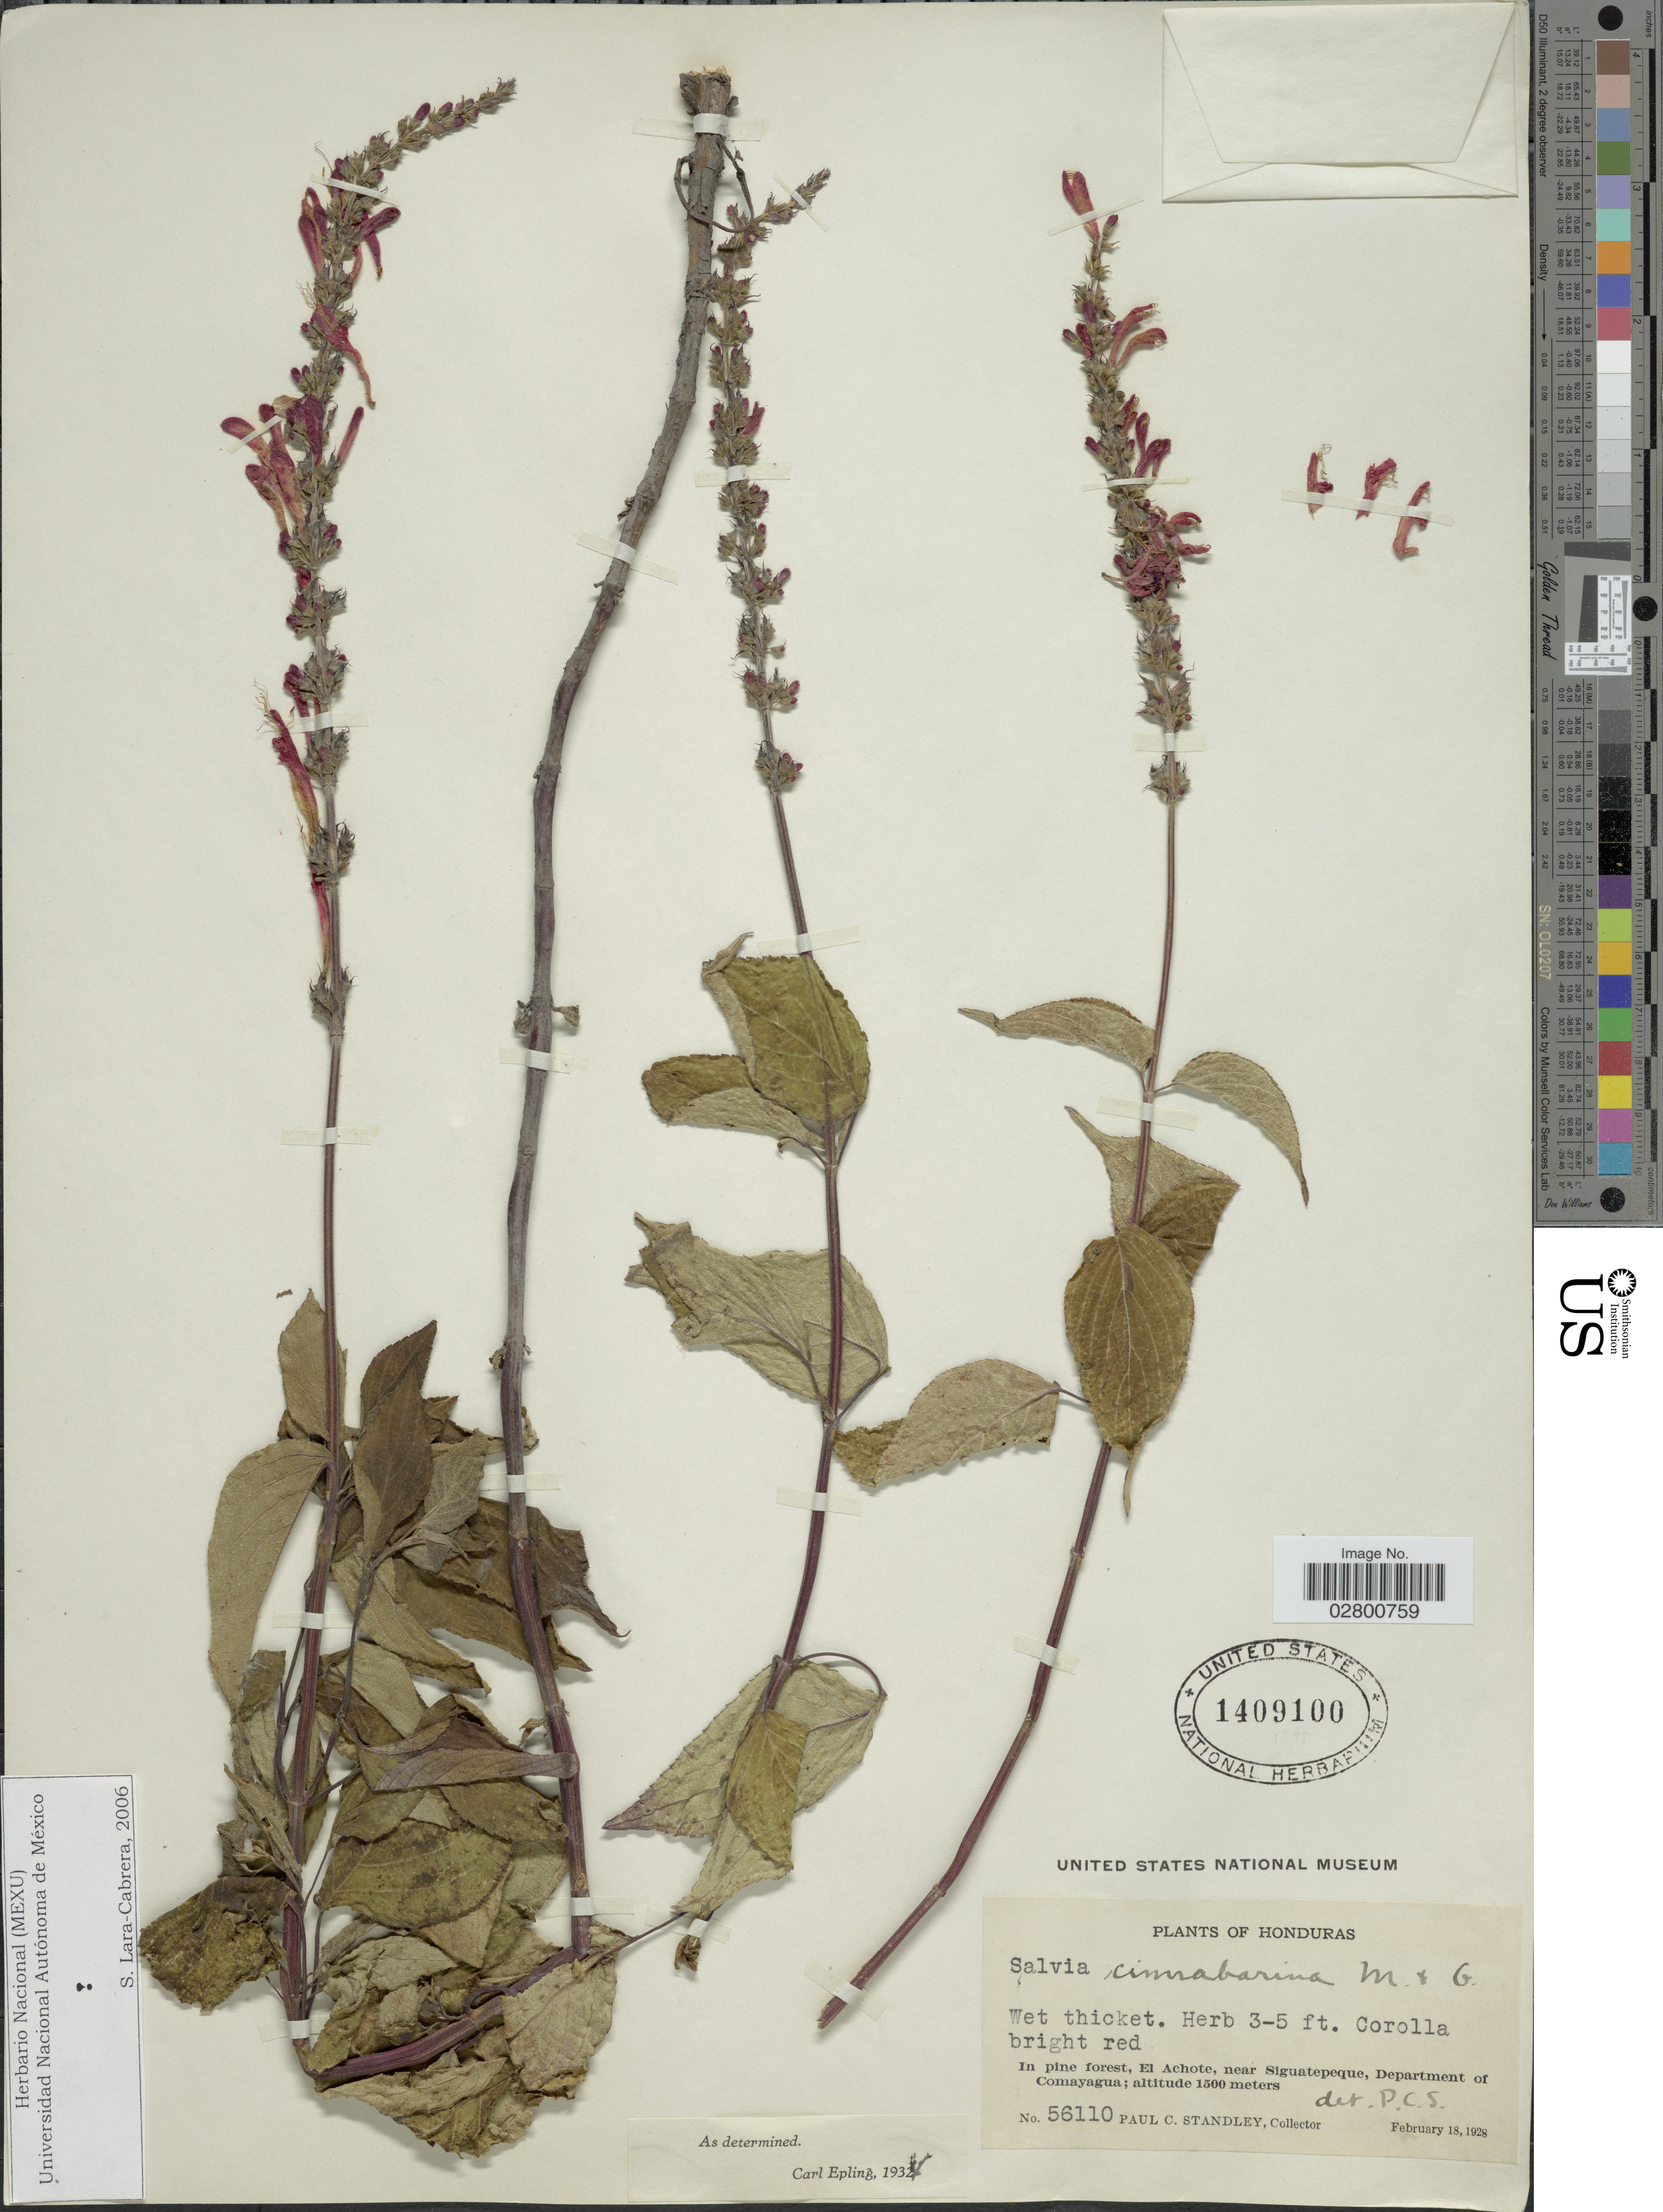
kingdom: Plantae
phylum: Tracheophyta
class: Magnoliopsida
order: Lamiales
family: Lamiaceae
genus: Salvia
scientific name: Salvia cinnabarina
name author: M. Martens & Galeotti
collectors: P. C. Standley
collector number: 56110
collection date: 1928-02-18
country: Honduras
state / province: Comayagua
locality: El Achote, near Siguatepeque, Department of Comayagua.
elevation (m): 1500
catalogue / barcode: US 1409100